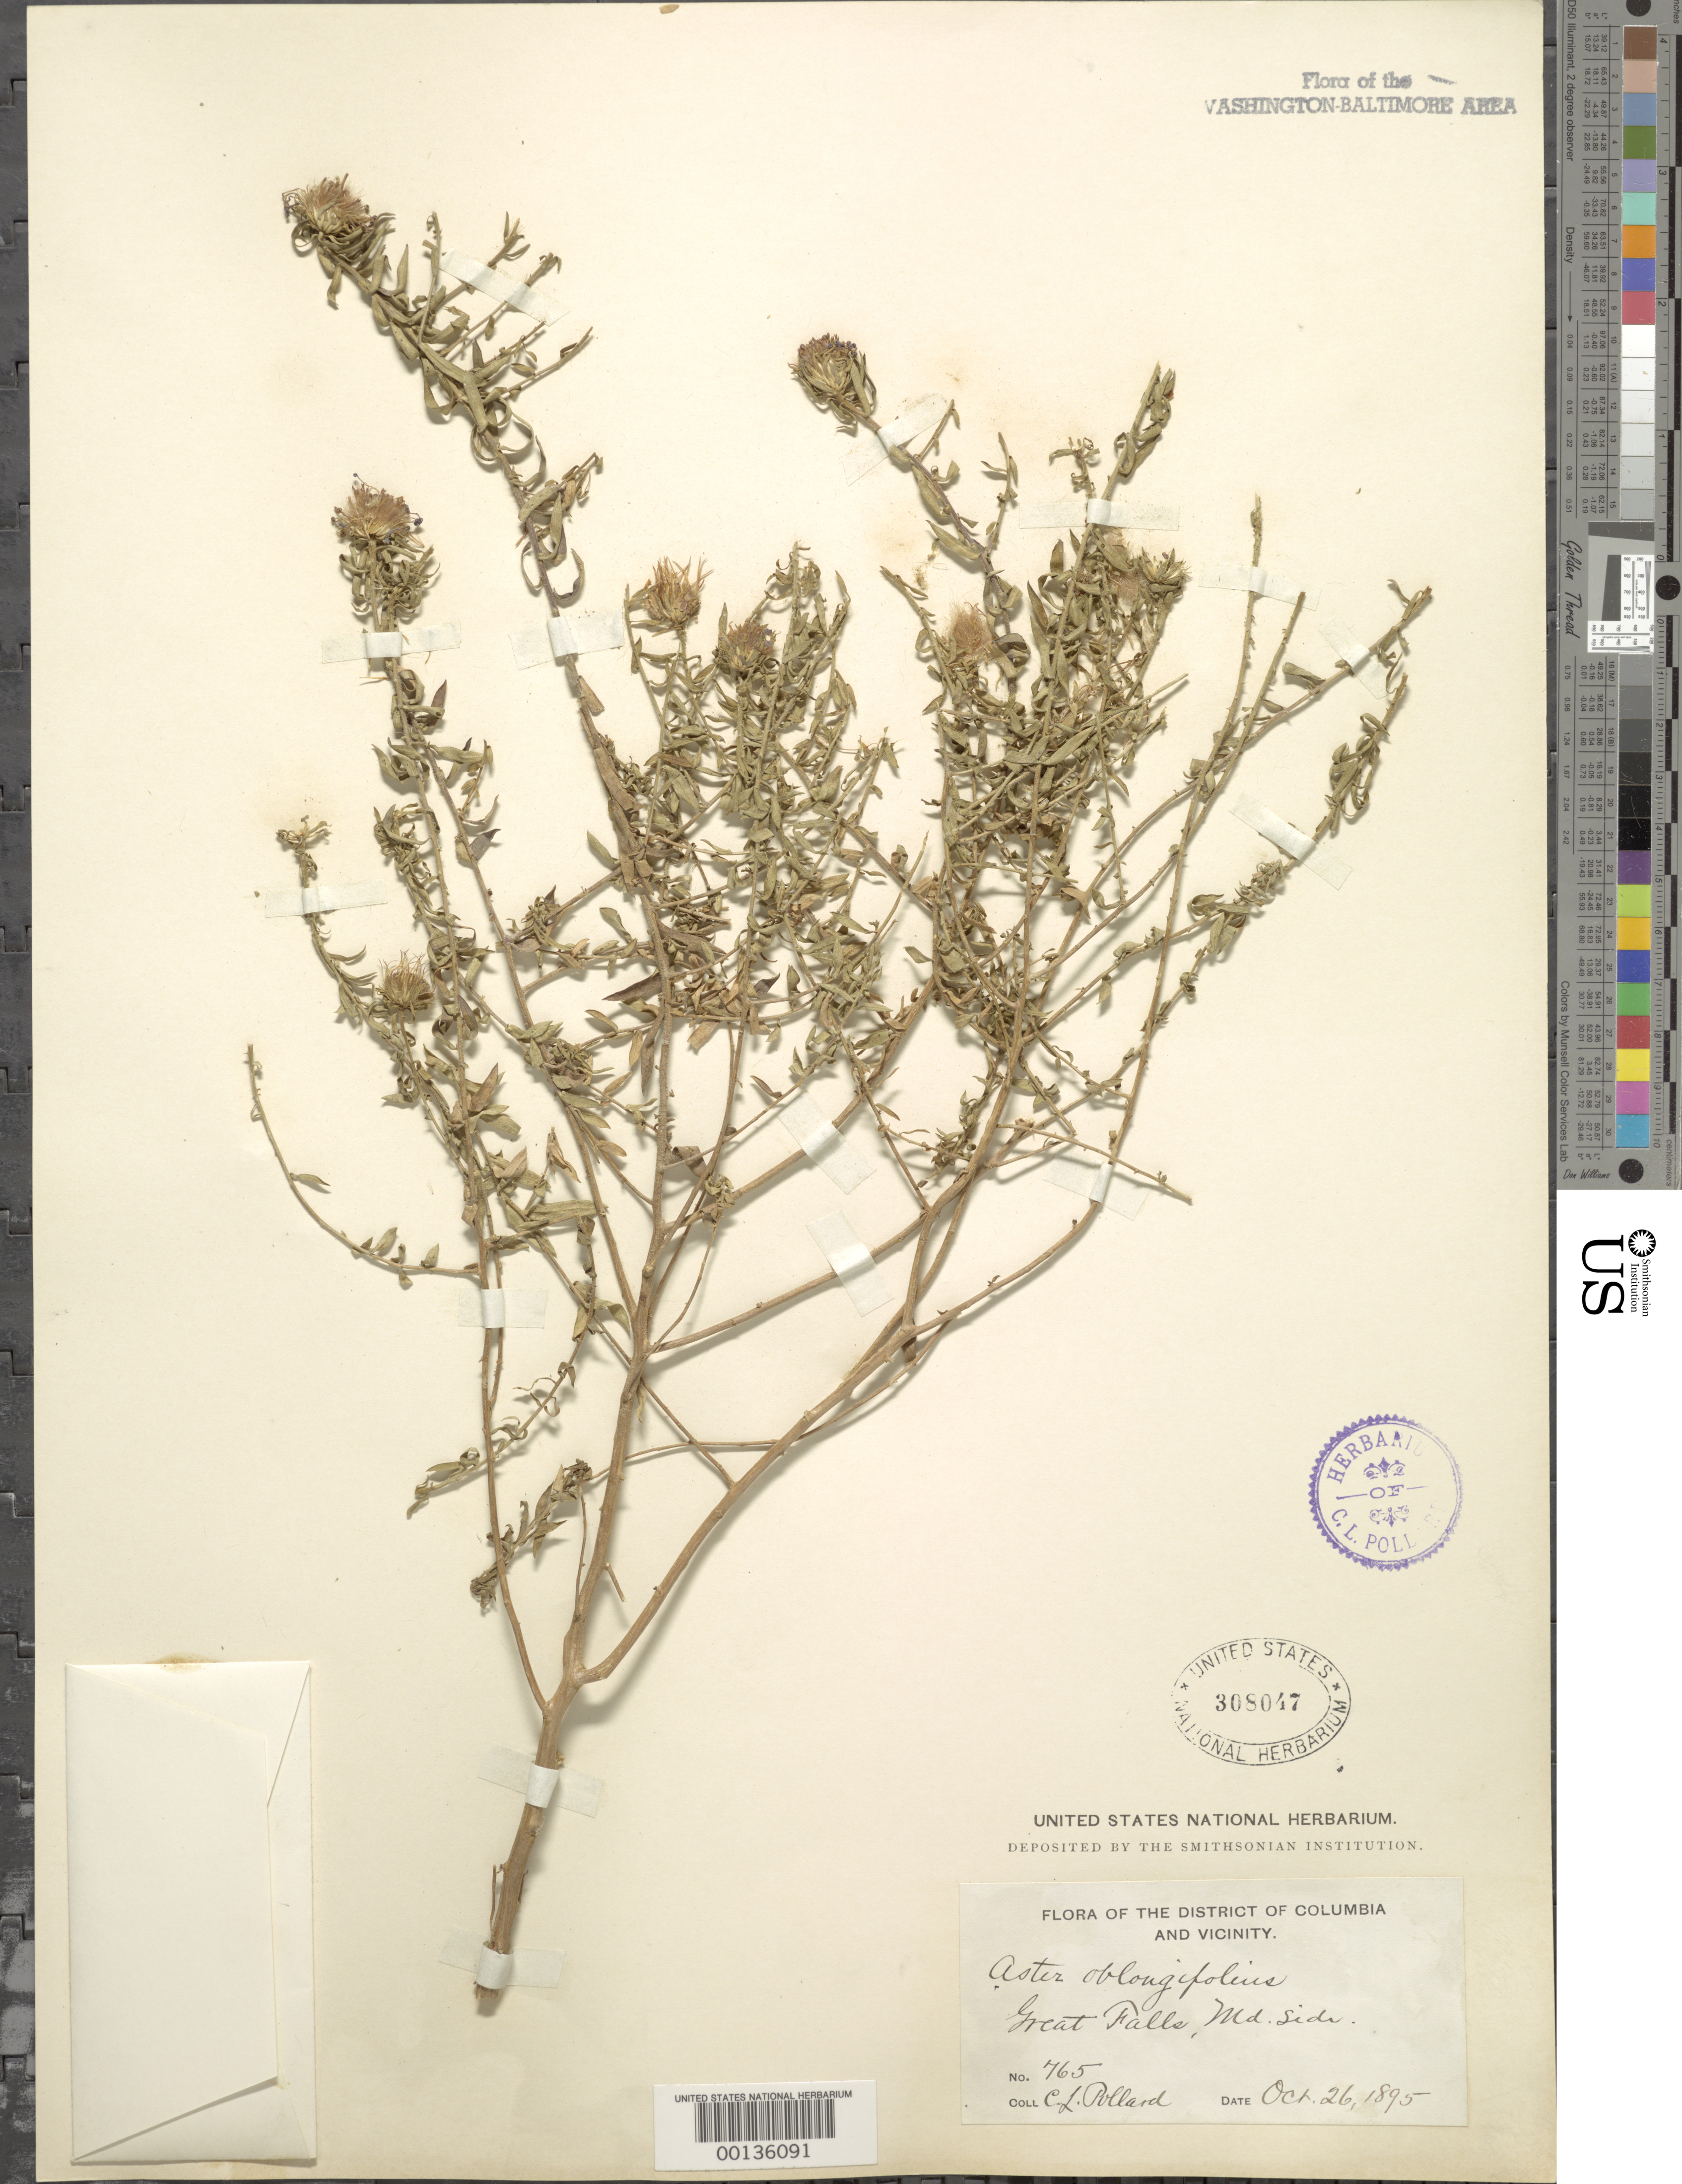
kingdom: Plantae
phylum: Tracheophyta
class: Magnoliopsida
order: Asterales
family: Asteraceae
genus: Symphyotrichum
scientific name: Symphyotrichum oblongifolium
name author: (Nutt.) G.L. Nesom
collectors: C. L. Pollard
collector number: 765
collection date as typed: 26 Oct 1895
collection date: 1895-10-26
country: United States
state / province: Maryland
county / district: Montgomery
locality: Great Falls C. & O. Canal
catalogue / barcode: US 308047